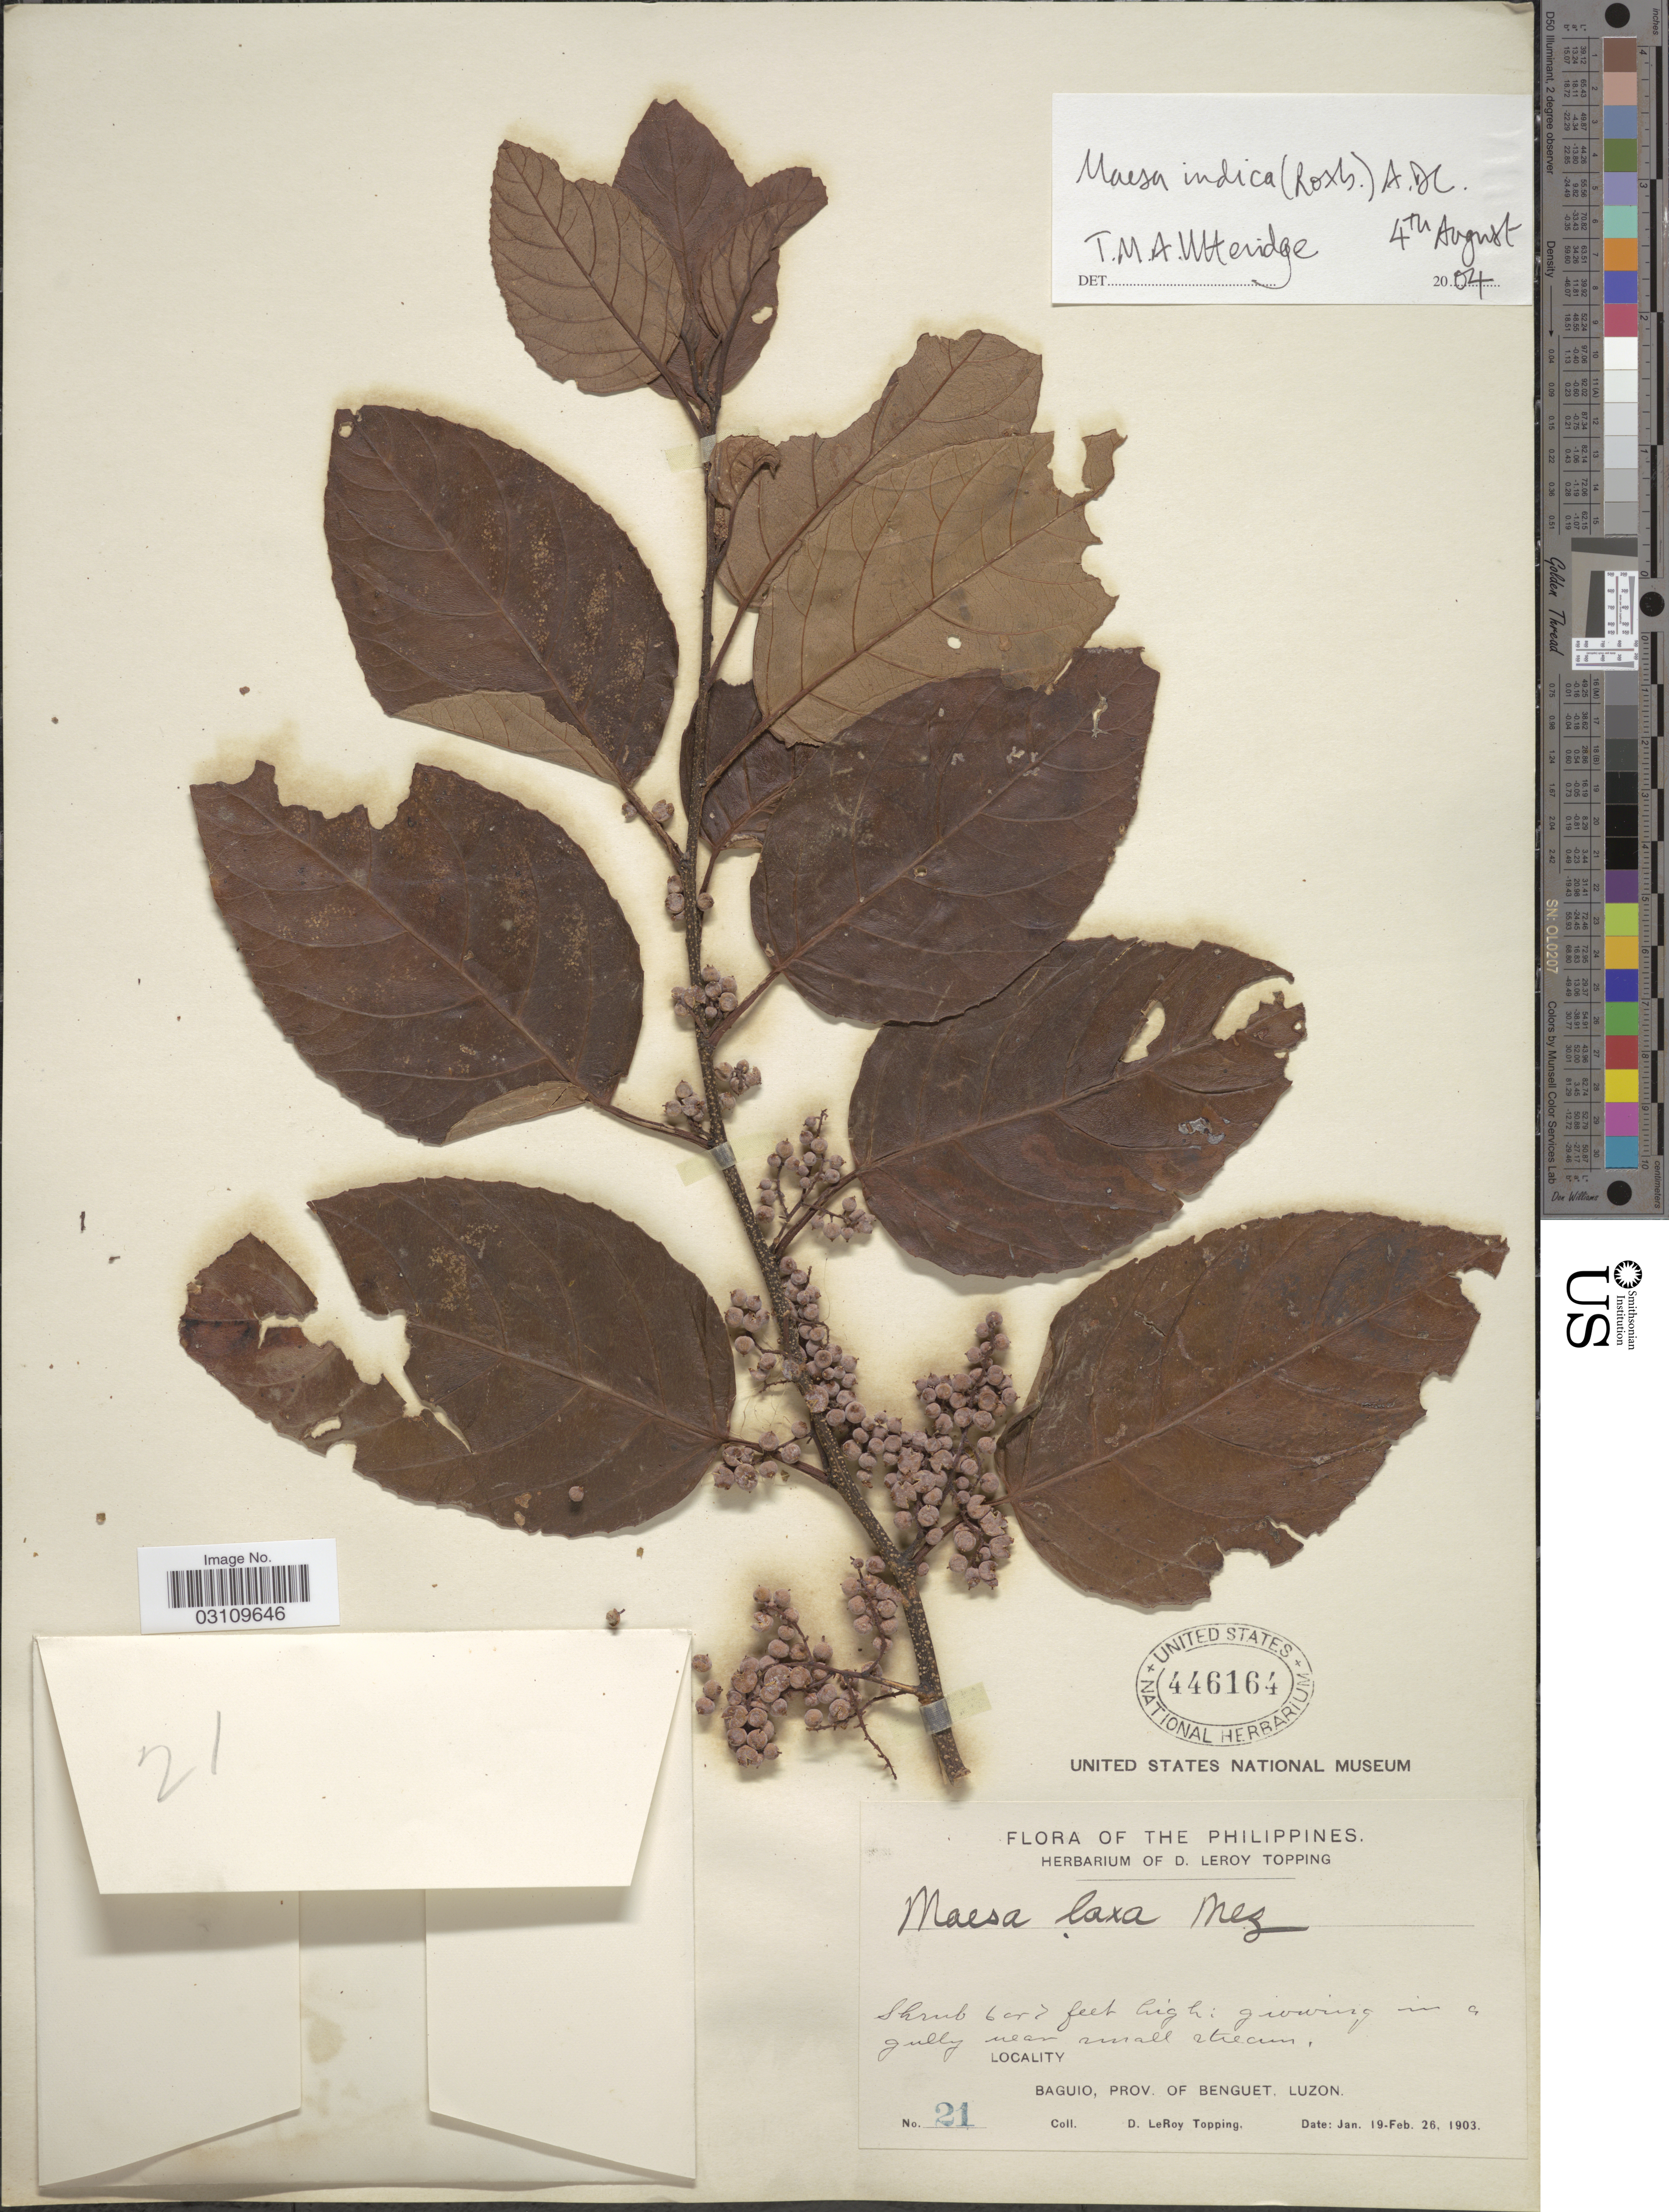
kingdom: Plantae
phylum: Tracheophyta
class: Magnoliopsida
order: Ericales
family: Primulaceae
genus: Maesa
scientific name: Maesa indica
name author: (Roxb.) A. DC.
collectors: D. L. Topping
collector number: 21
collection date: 1903-01-19/1903-02-26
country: Philippines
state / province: Cordillera (Administrative Region)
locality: Baguio, Prov. of Benguet, Luzon.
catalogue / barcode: US 446164